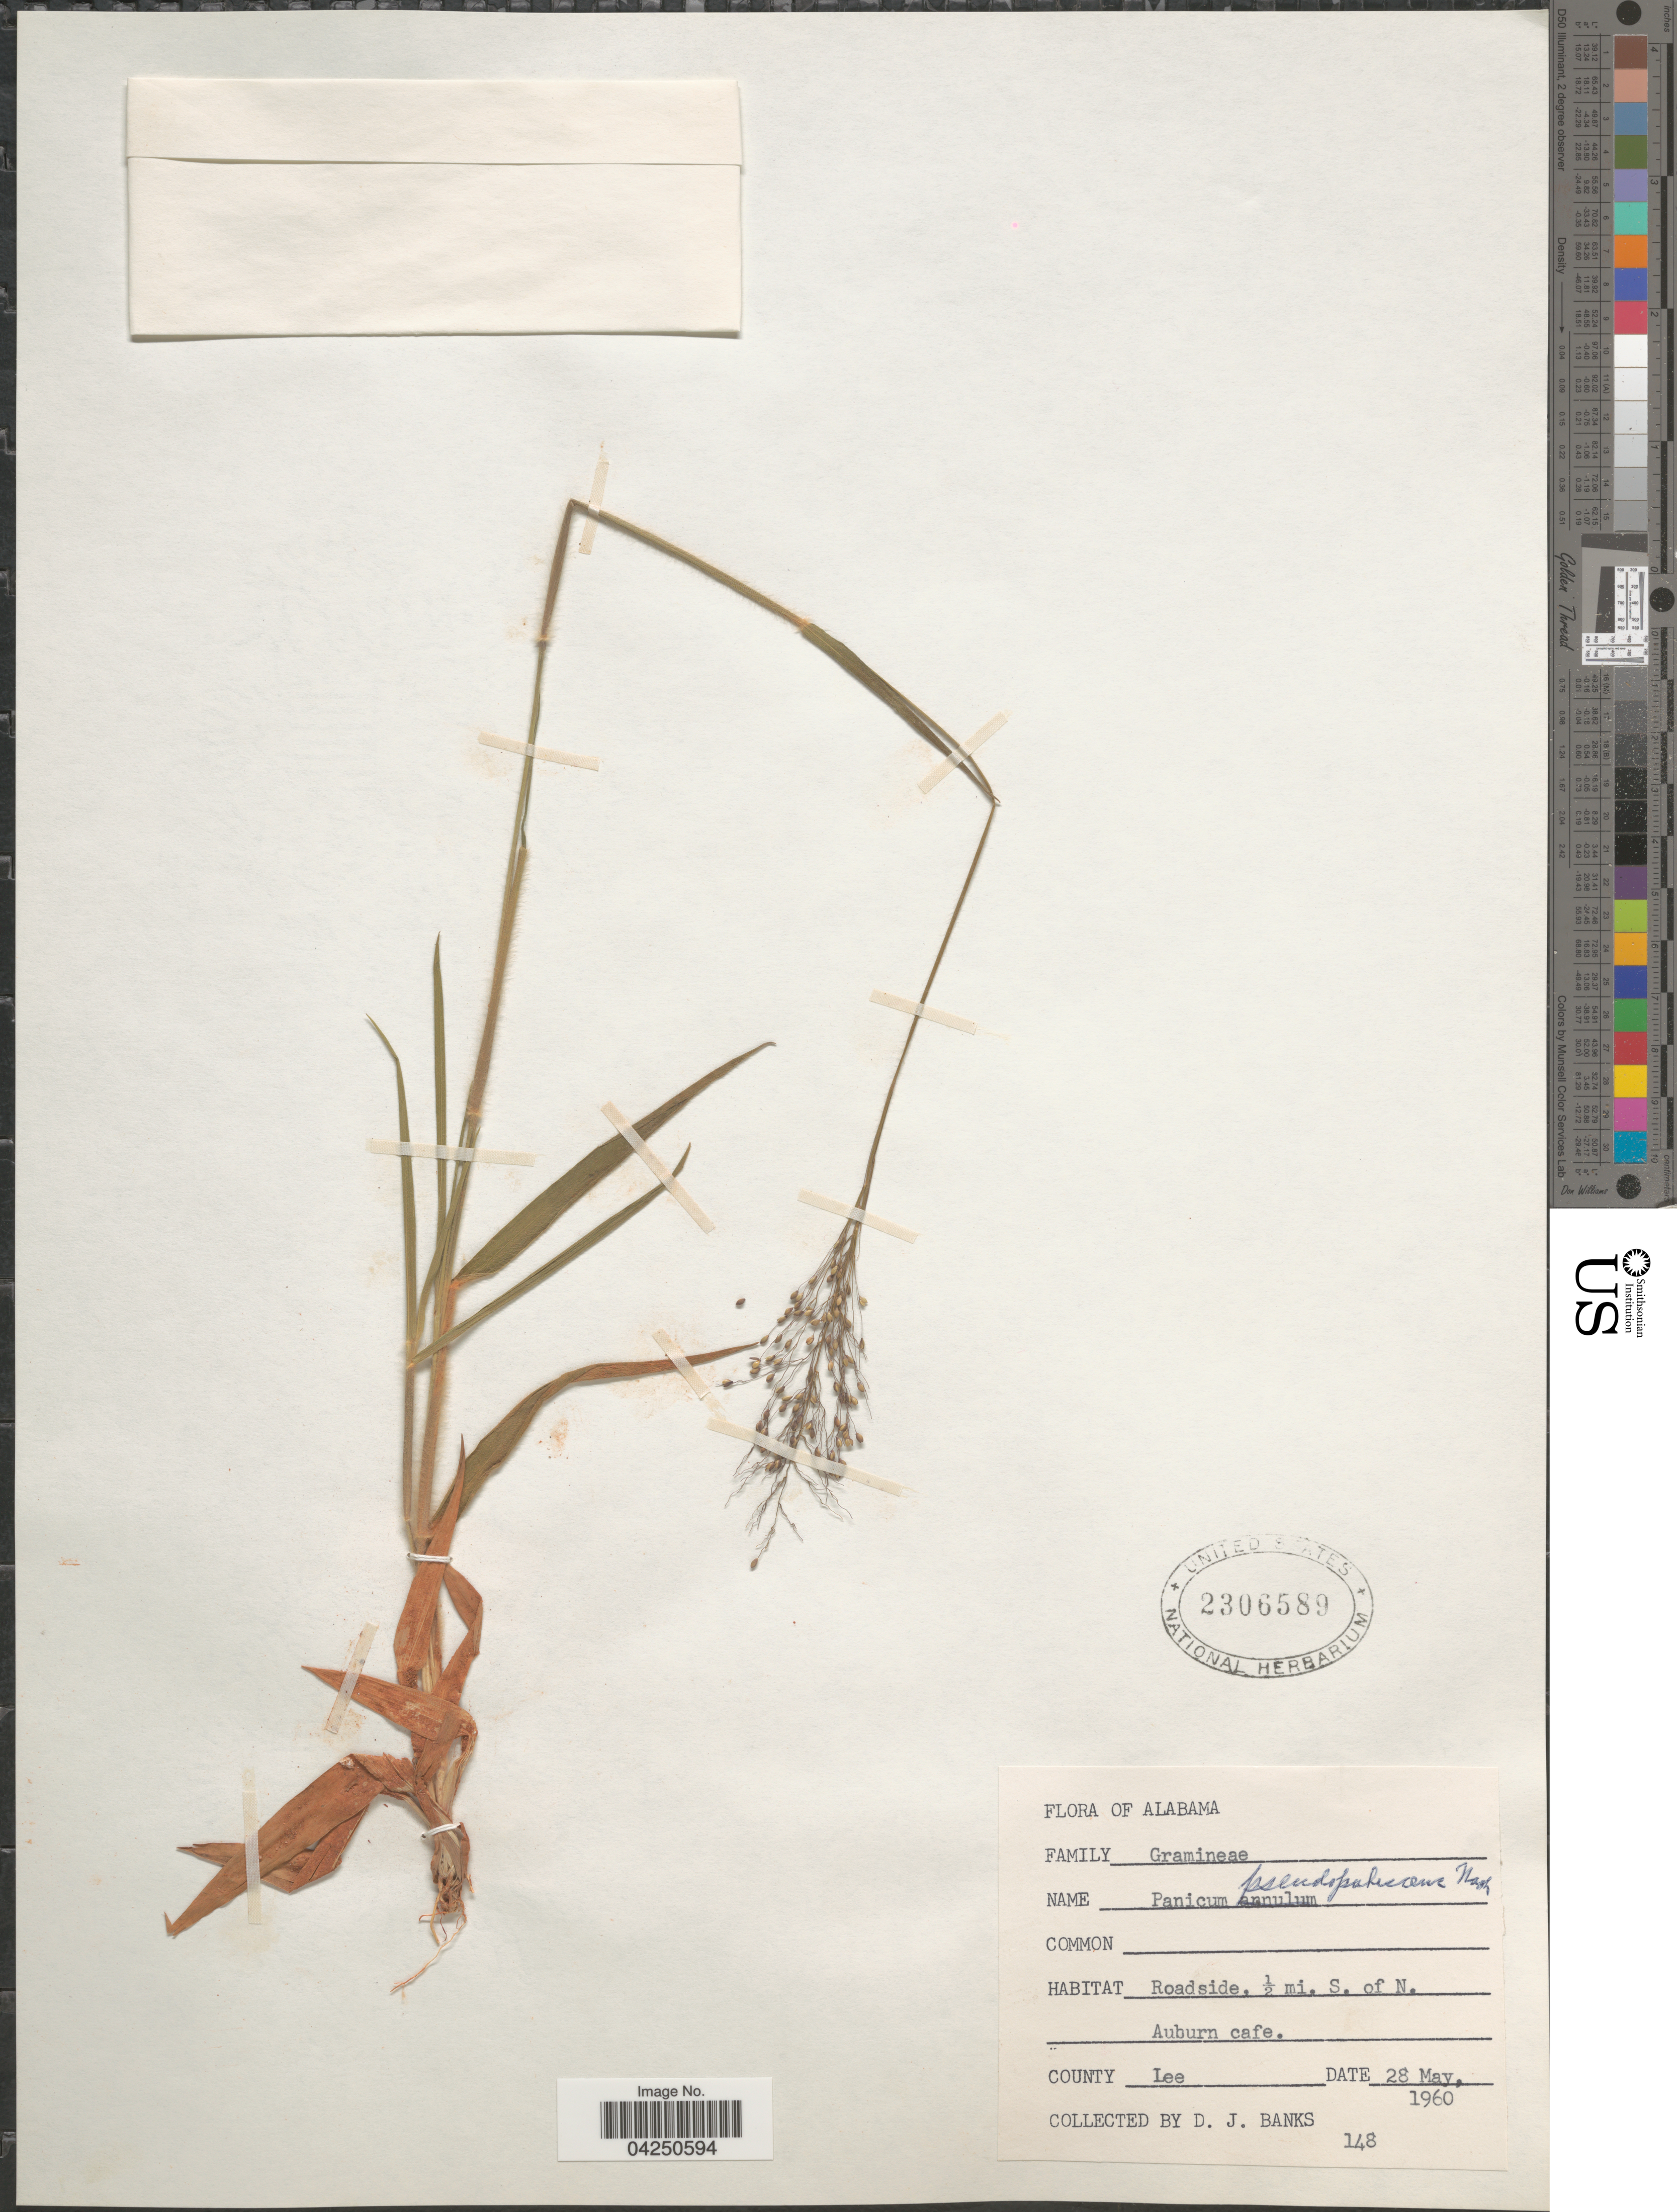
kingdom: Plantae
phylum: Tracheophyta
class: Liliopsida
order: Poales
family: Poaceae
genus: Dichanthelium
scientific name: Dichanthelium acuminatum var. acuminatum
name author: (Sw.) Gould & C.A. Clark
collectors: D. J. Banks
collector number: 148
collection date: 1960-05-28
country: United States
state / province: Alabama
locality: Roadside, ½ mi. S. of N. Auburn cafe, County Lee.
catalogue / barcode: US 2306589